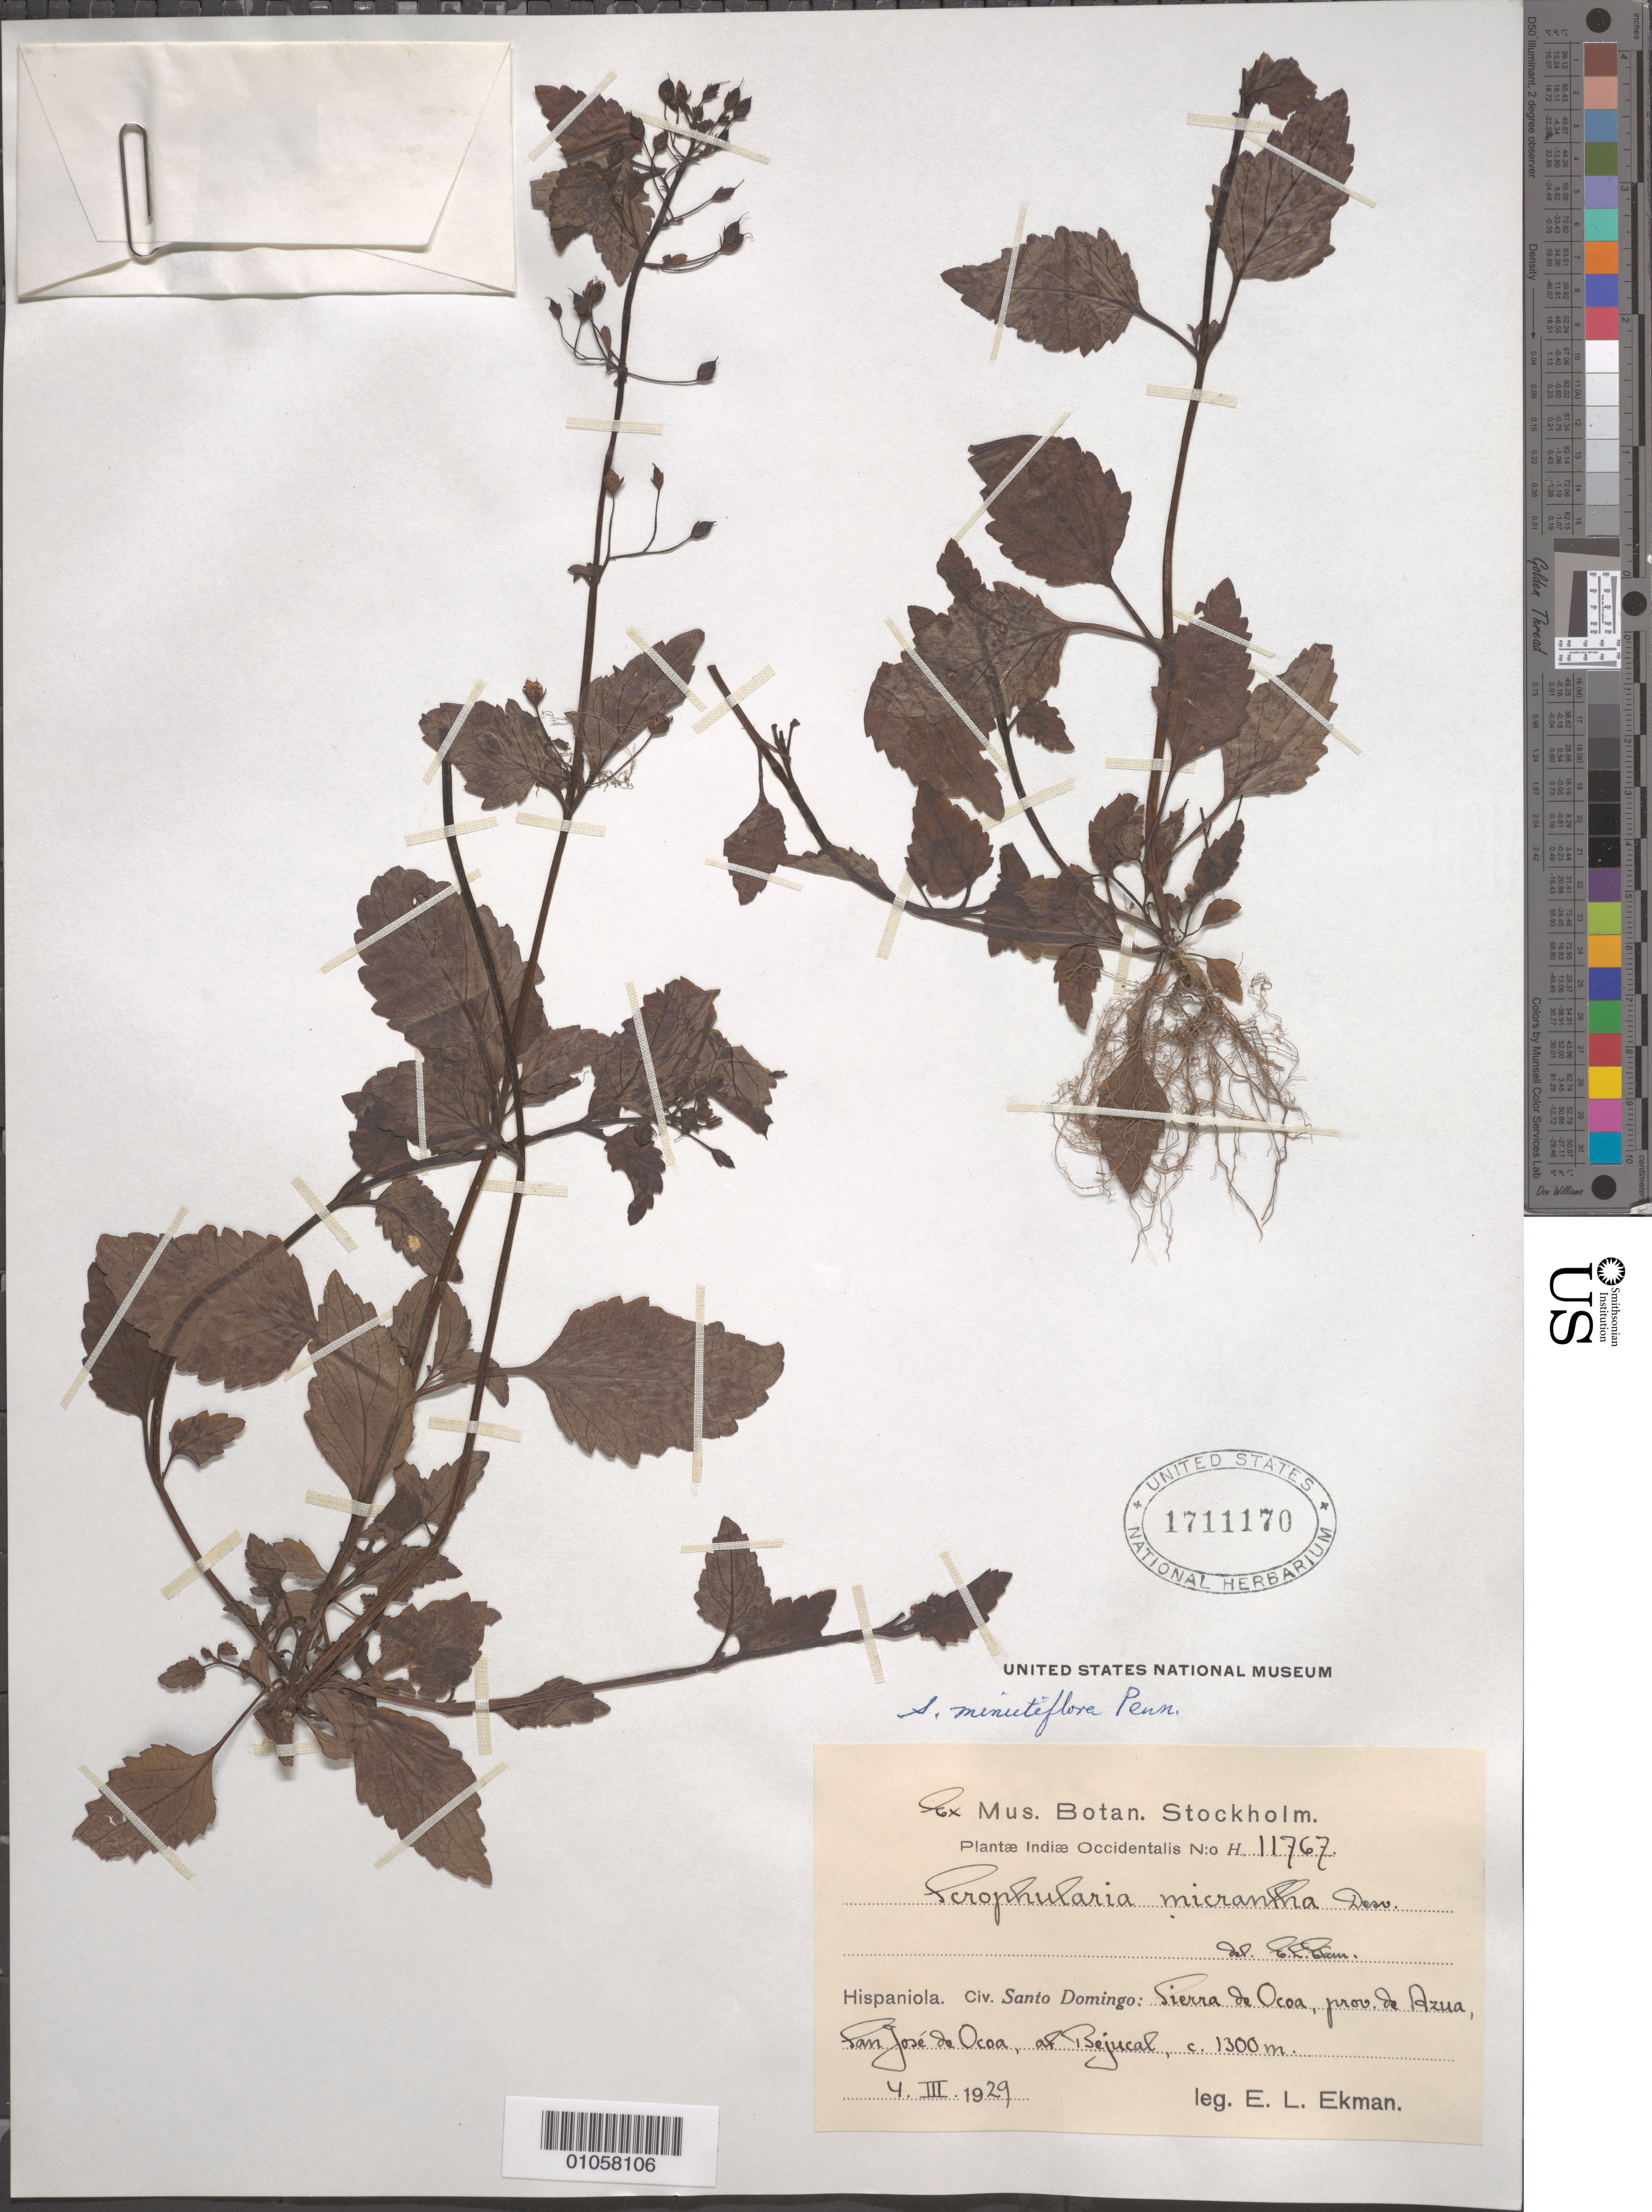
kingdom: Plantae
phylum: Tracheophyta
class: Magnoliopsida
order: Lamiales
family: Scrophulariaceae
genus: Scrophularia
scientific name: Scrophularia minutiflora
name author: Pennell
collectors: E. L. Ekman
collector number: H 11767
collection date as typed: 04 Mar 1929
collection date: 1929-03-04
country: Dominican Republic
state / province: Azua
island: Hispaniola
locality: Sierra de Ocoa, San José de Ocoa, at Bejucal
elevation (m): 1300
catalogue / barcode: US 1711170